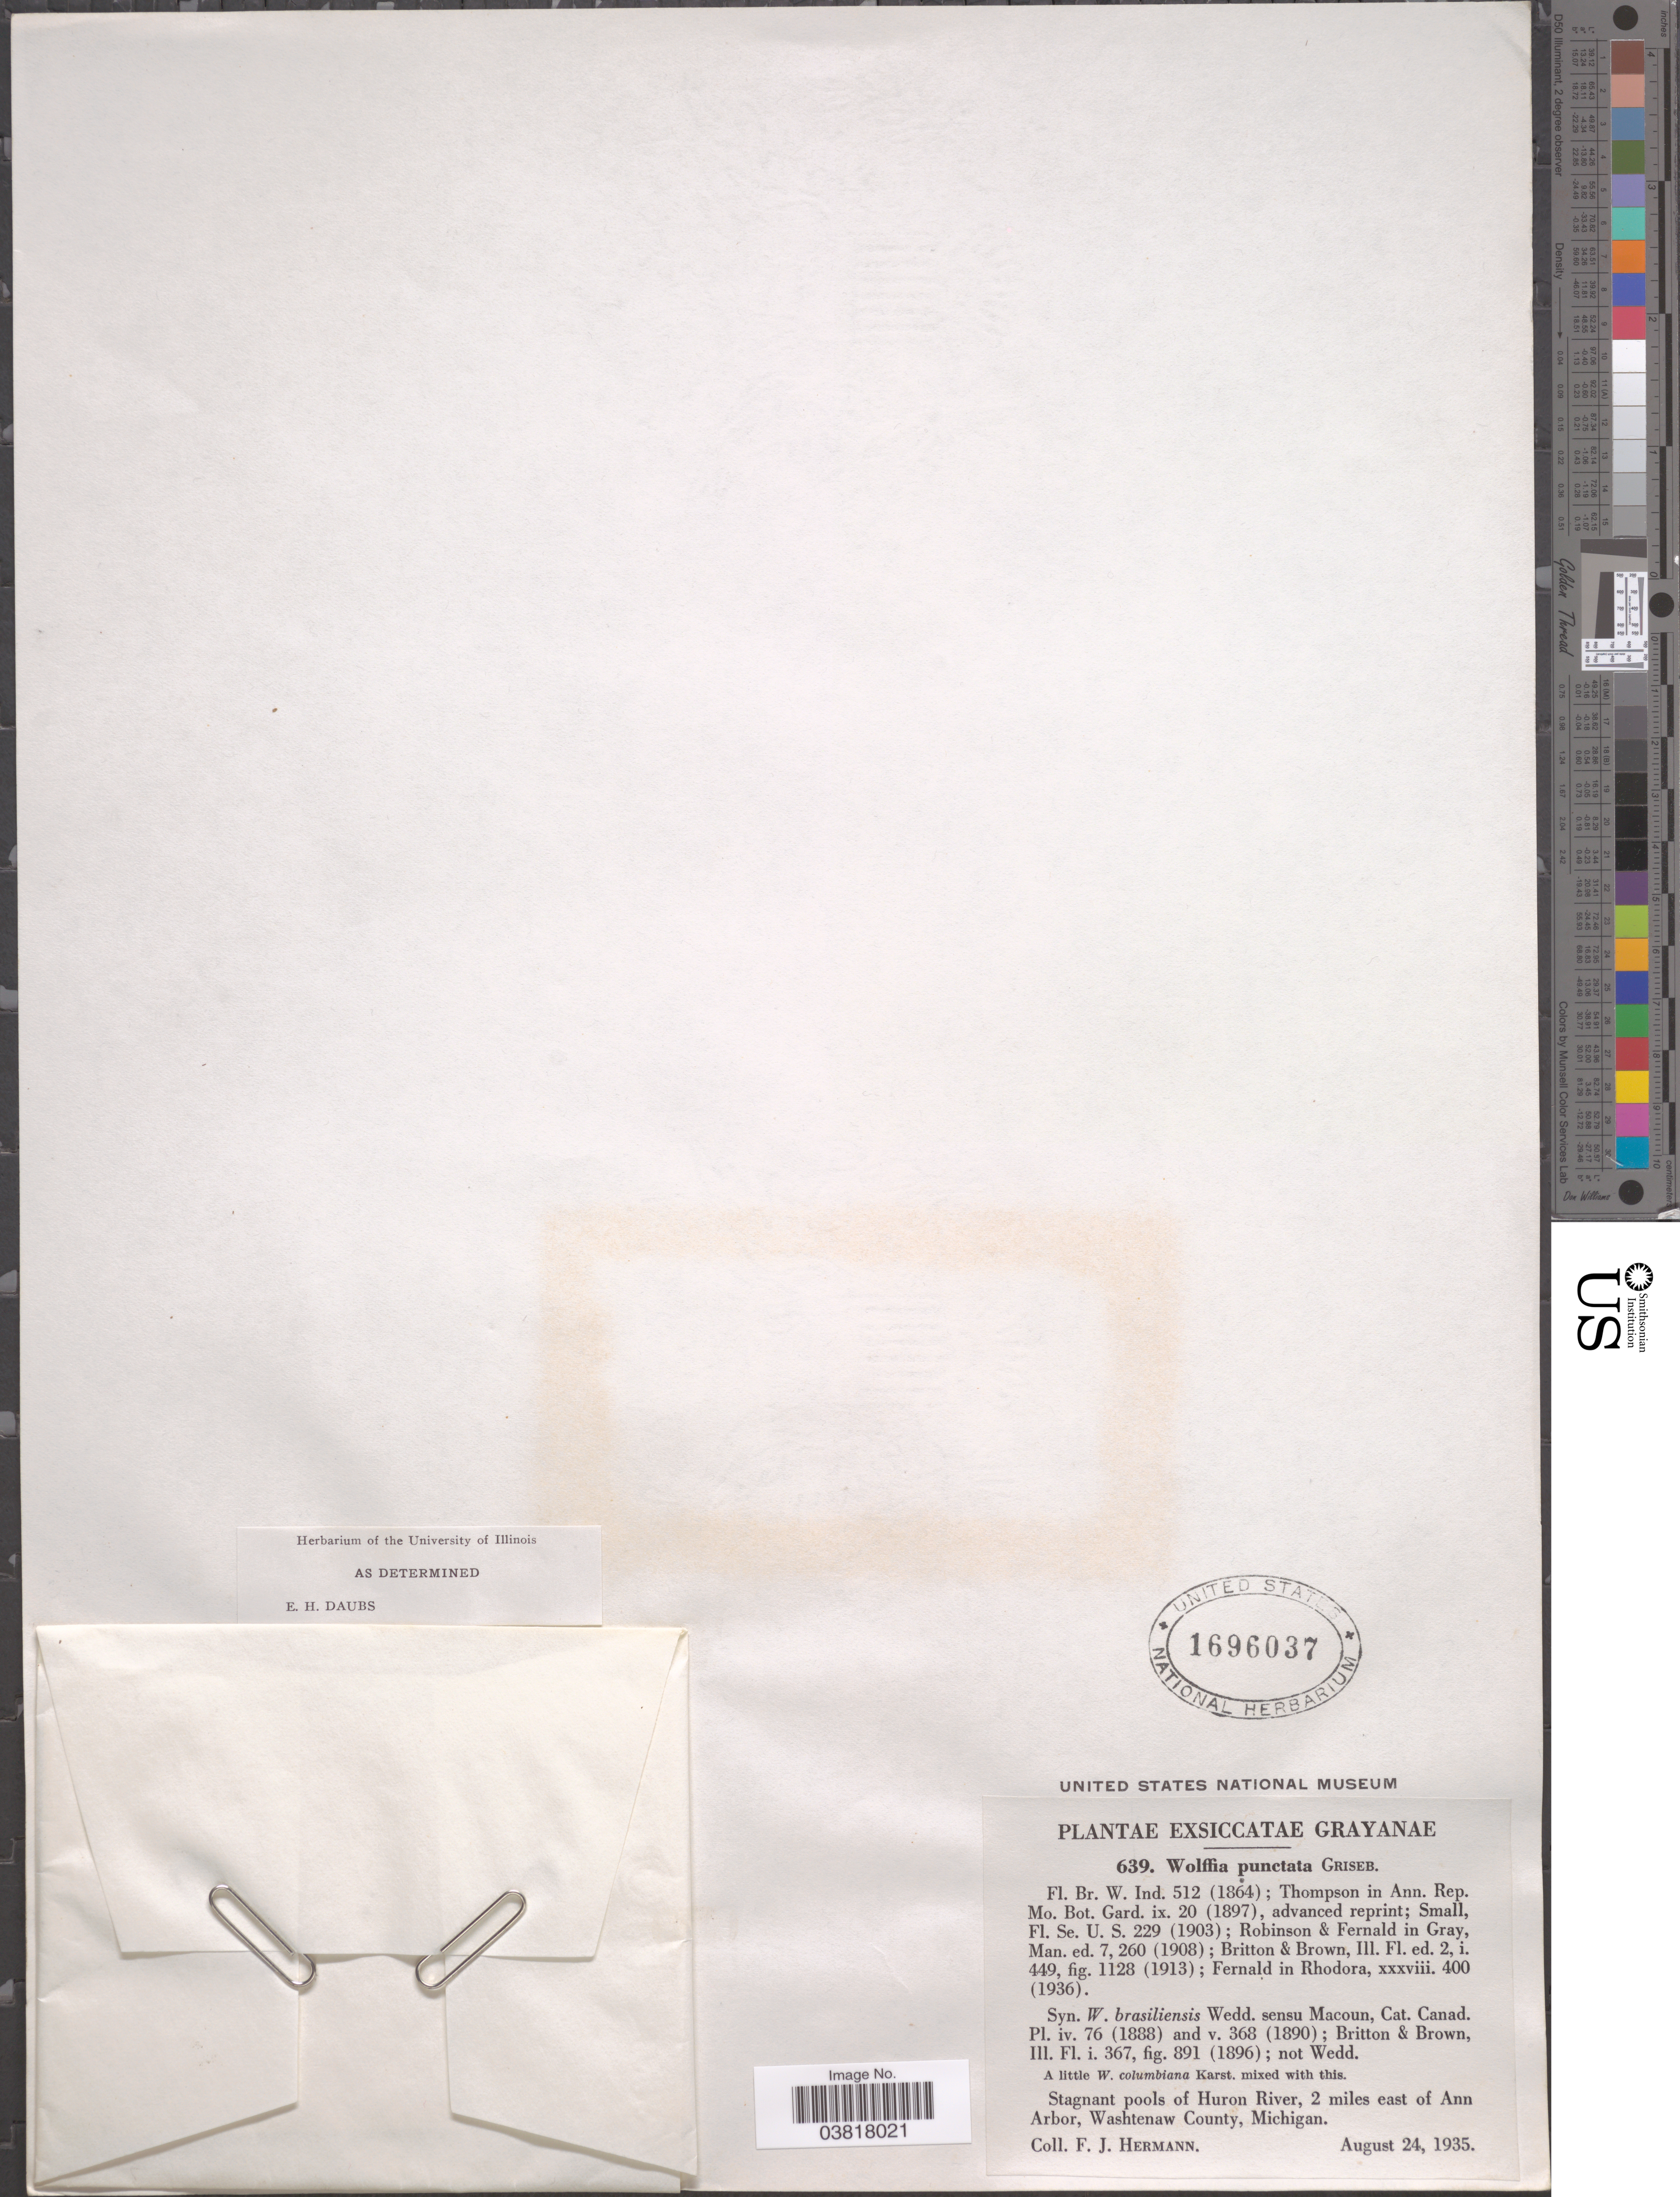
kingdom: Plantae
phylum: Tracheophyta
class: Liliopsida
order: Alismatales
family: Araceae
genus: Wolffia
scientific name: Wolffia punctata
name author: Griseb.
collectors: F. J. Hermann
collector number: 639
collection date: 1935-08-24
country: United States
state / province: Michigan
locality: Stagnant pools of Huron River, 2 miles east of Ann Arbor, Washtenaw County.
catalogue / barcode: US 1696037